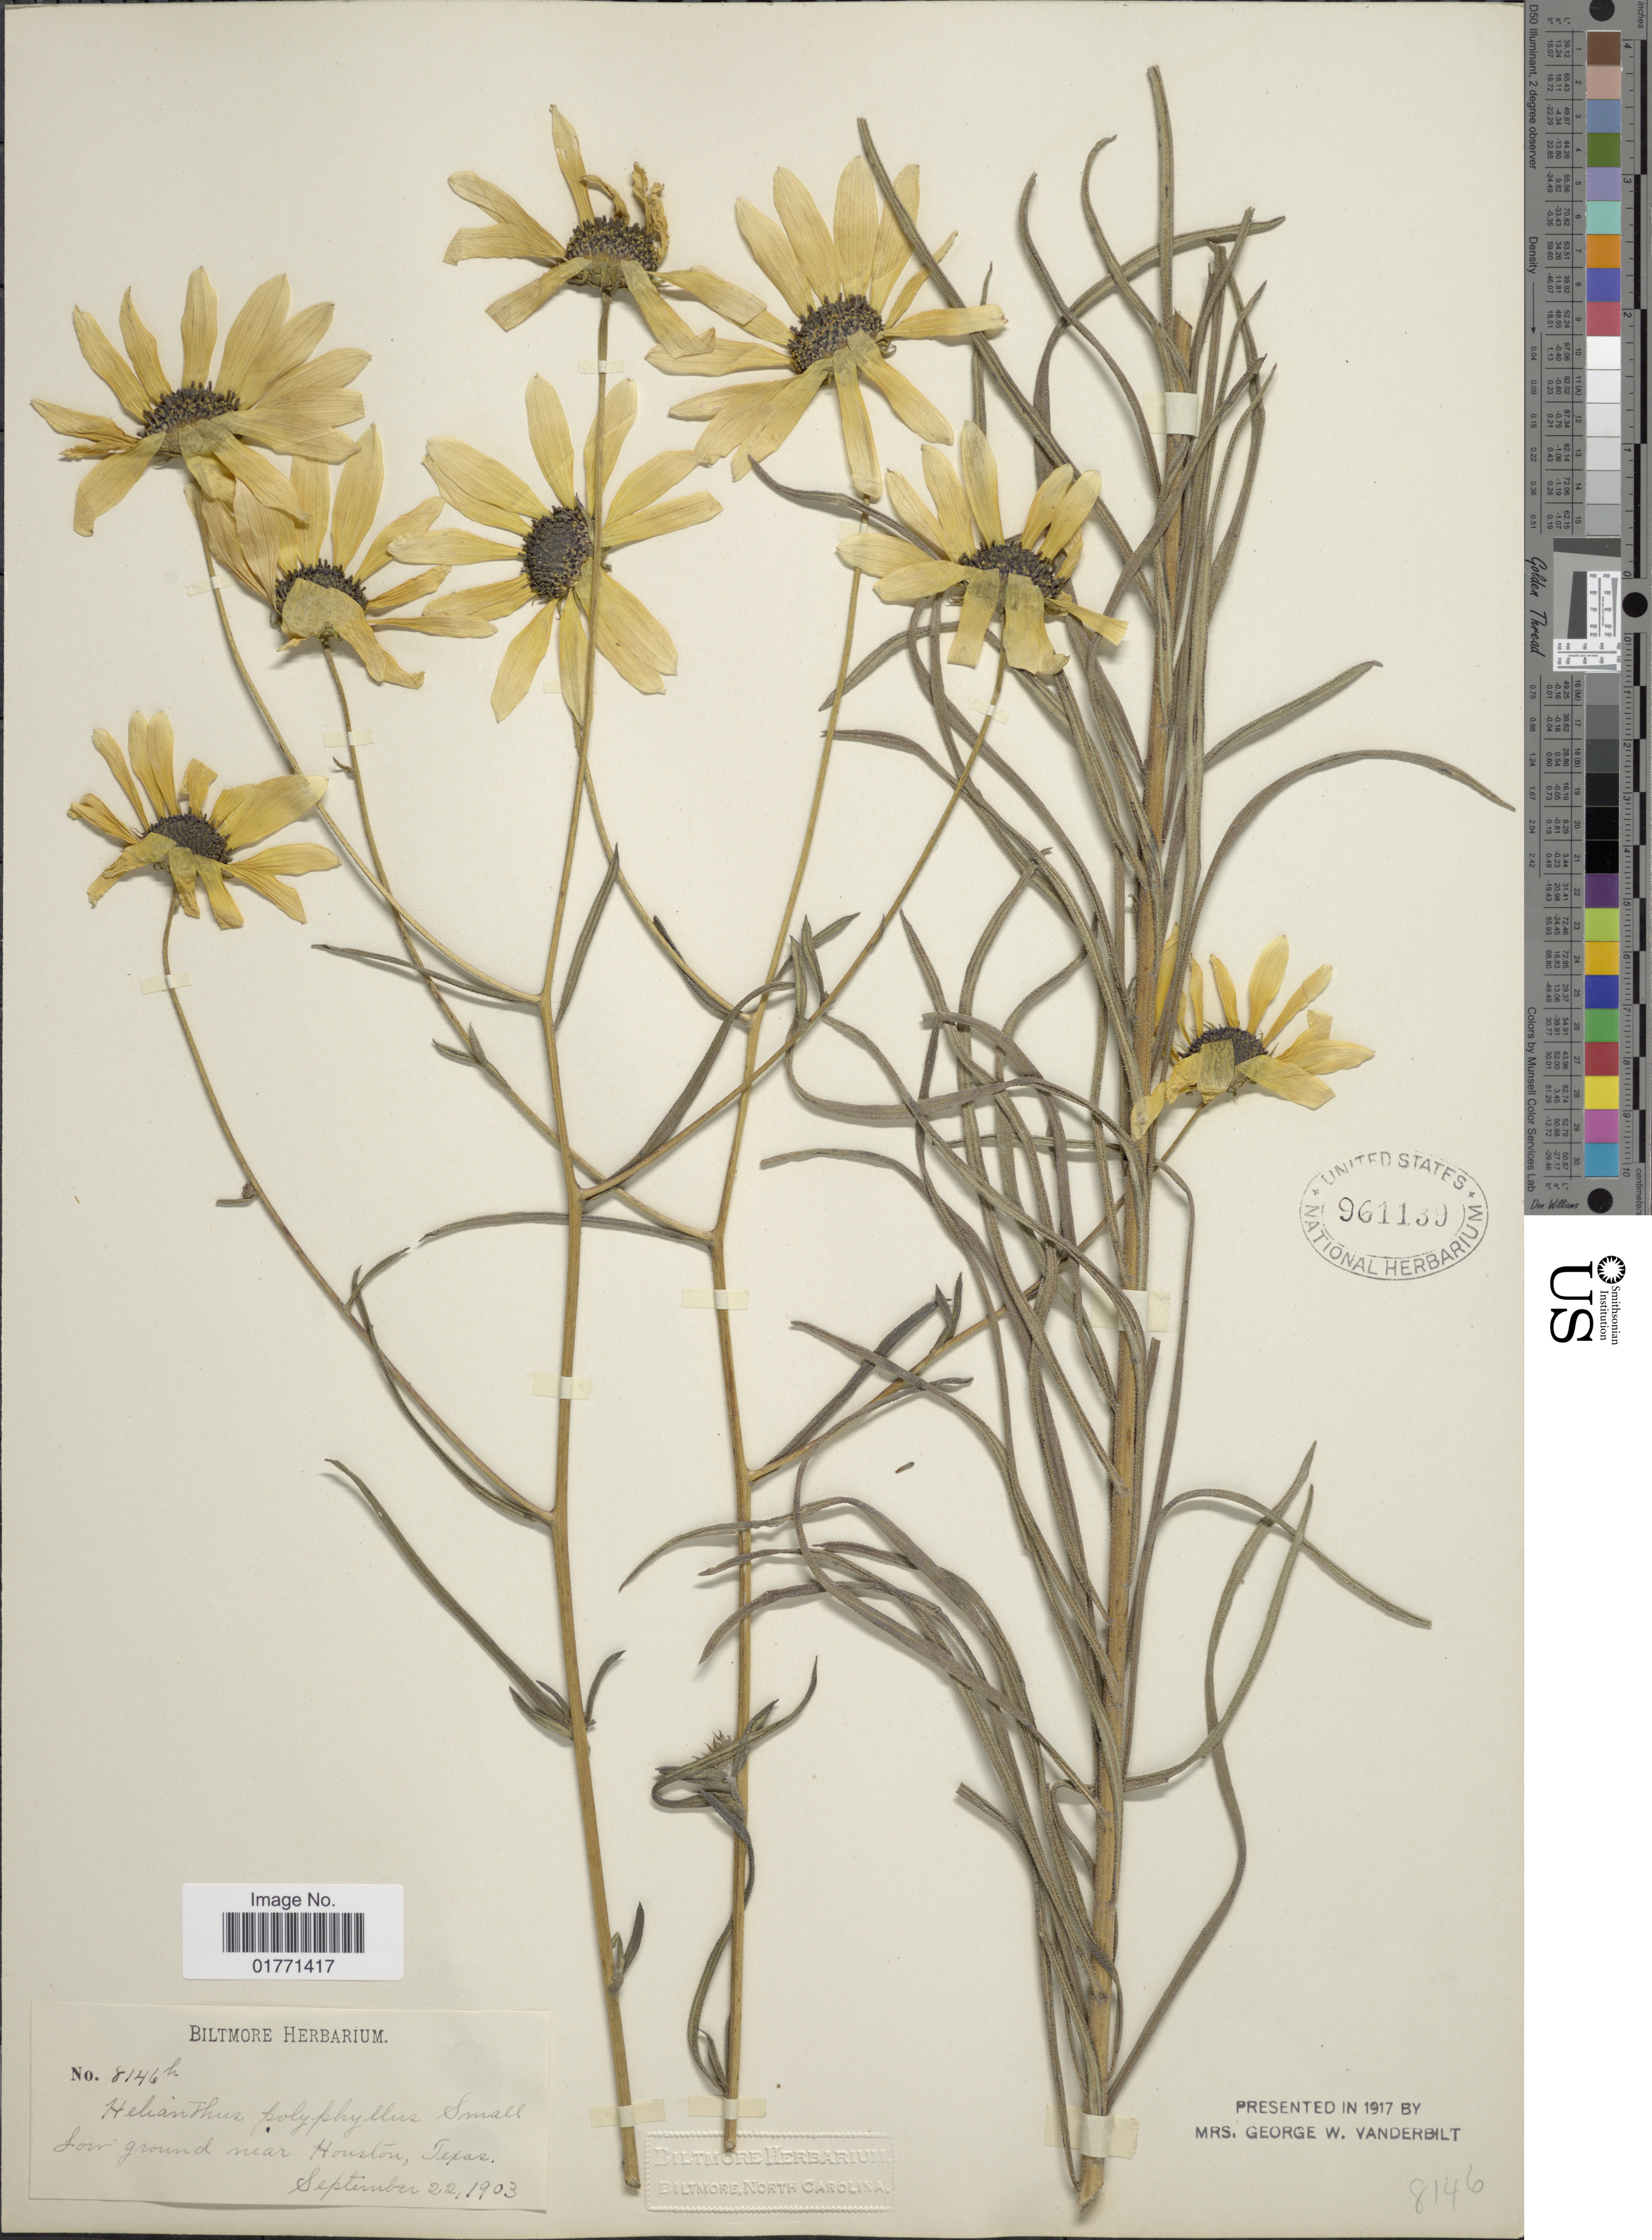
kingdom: Plantae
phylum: Tracheophyta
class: Magnoliopsida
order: Asterales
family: Asteraceae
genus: Helianthus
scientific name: Helianthus polyphyllus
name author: Small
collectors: ex herb. Biltmore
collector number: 8146h*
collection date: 1903-09-22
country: United States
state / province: Texas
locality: Low ground near Houston.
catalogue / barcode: US 961139